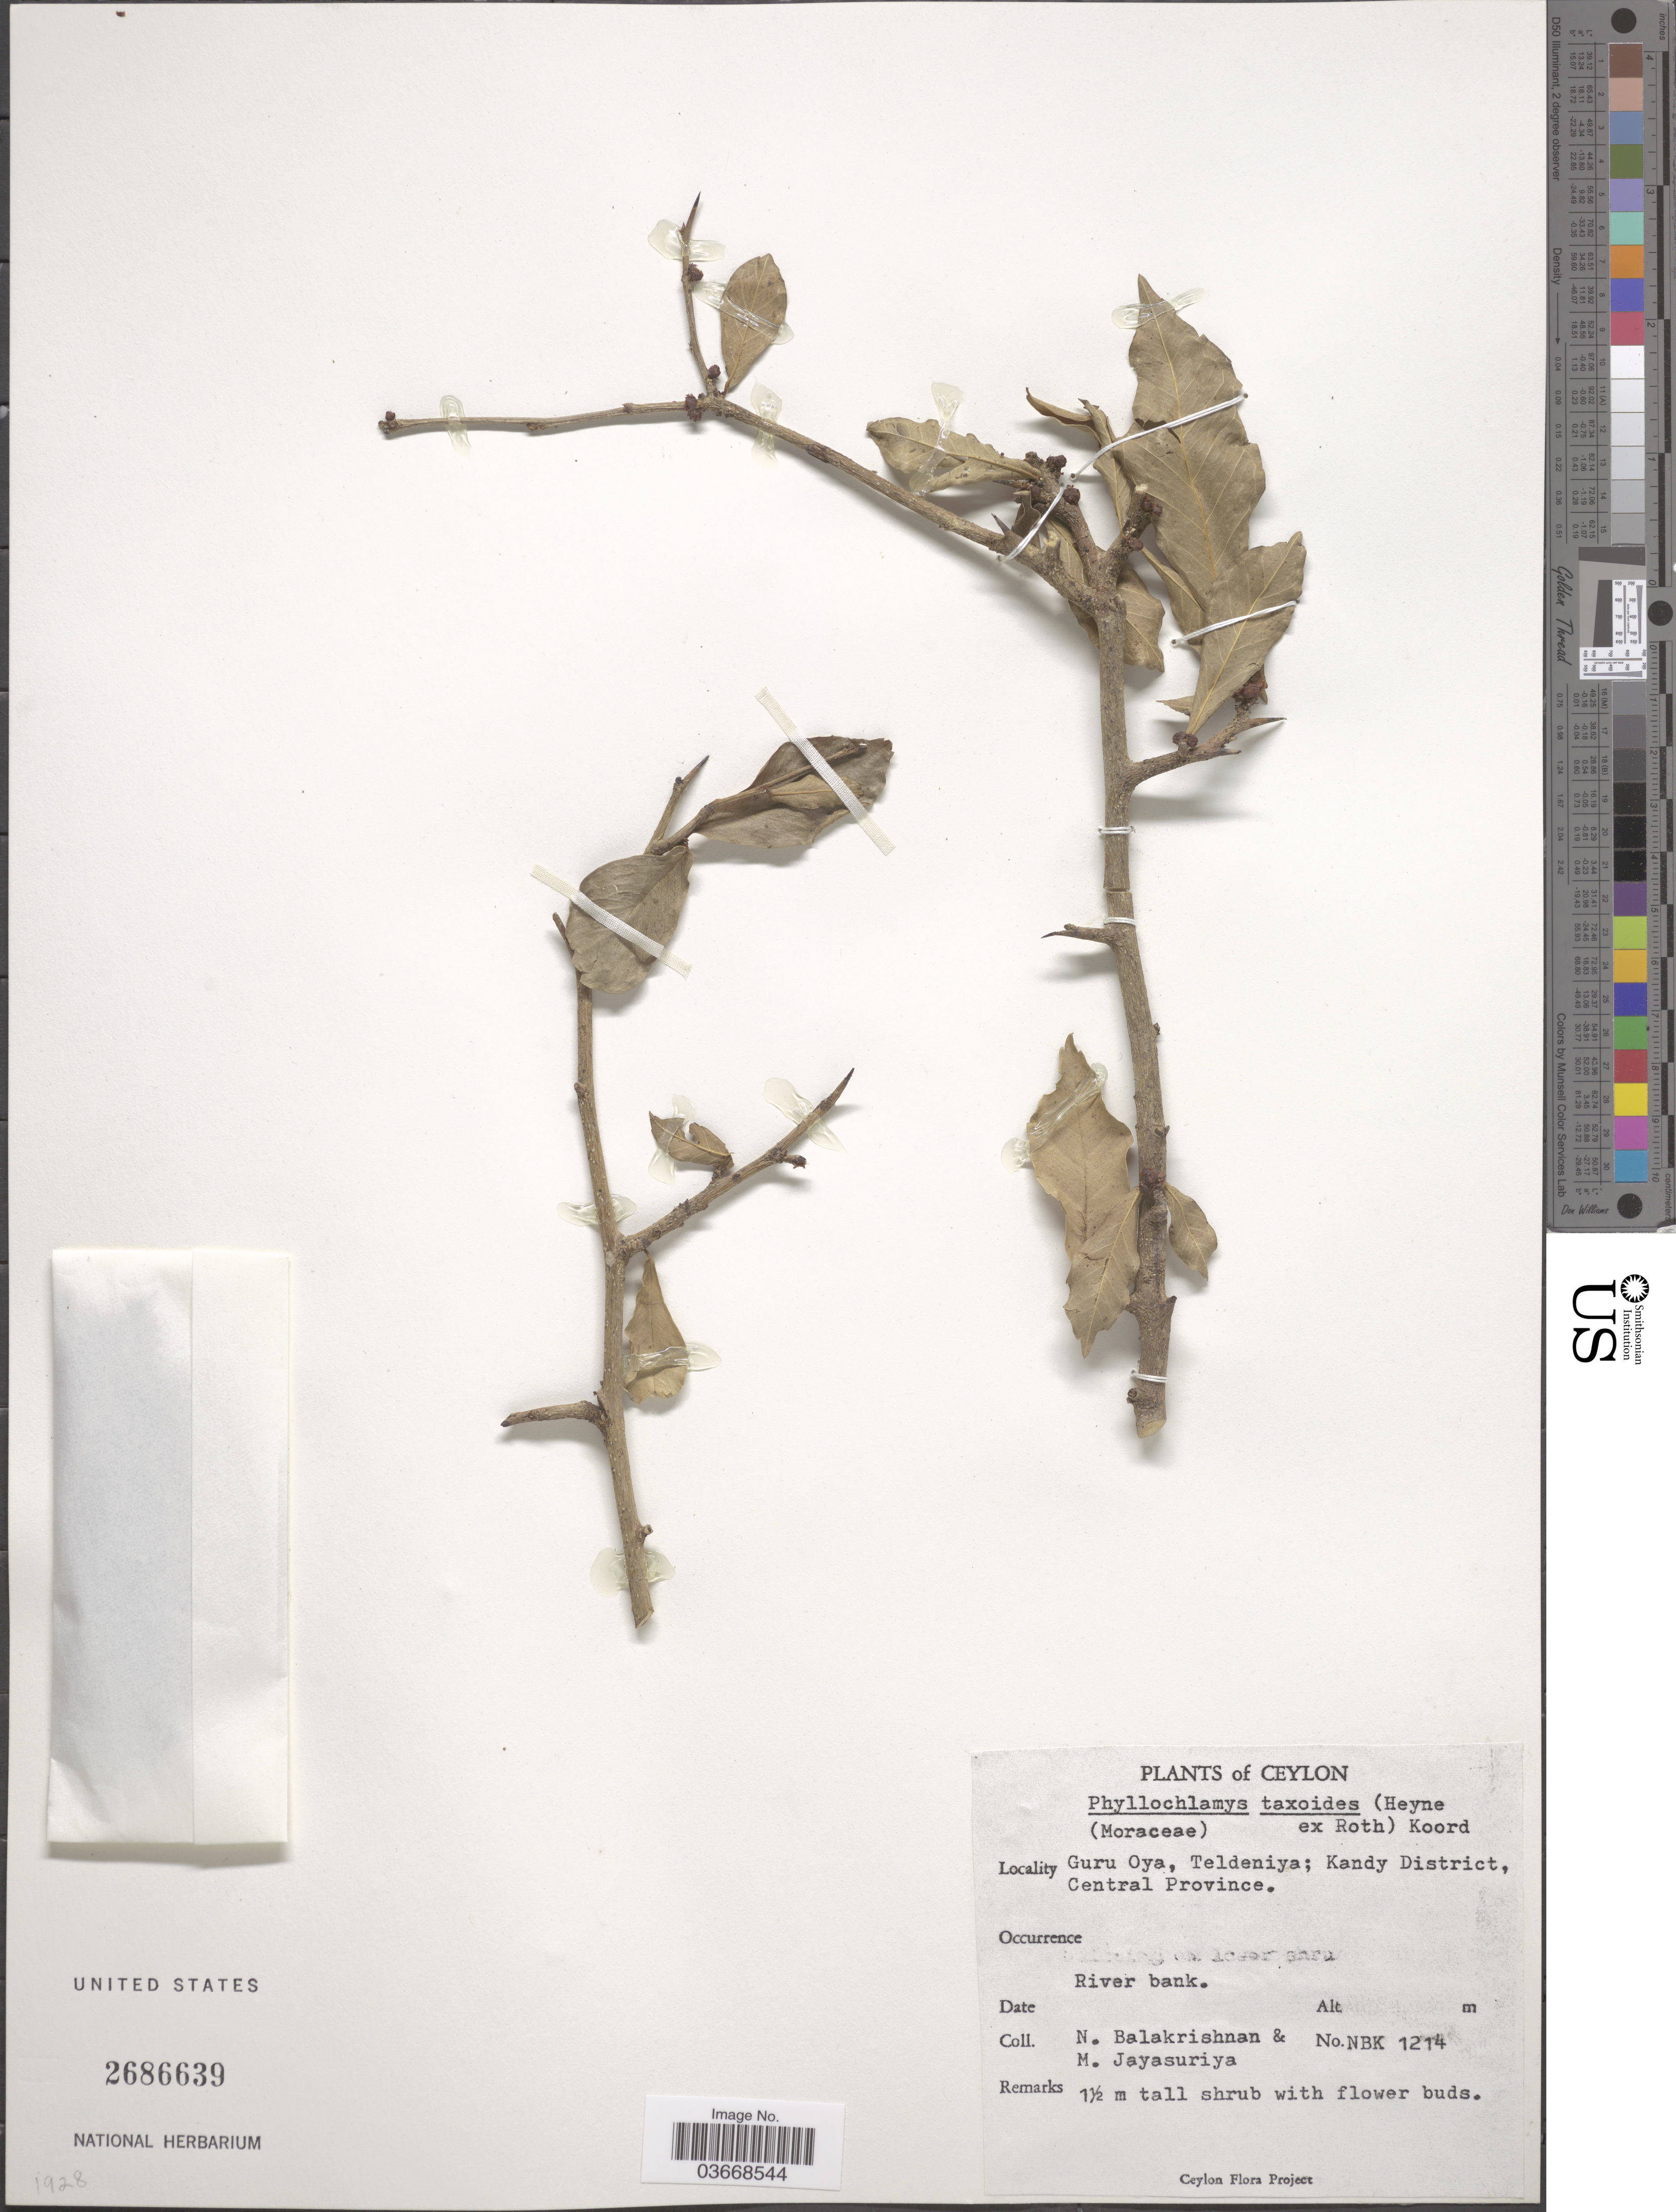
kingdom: Plantae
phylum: Tracheophyta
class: Magnoliopsida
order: Rosales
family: Moraceae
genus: Taxotrophis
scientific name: Taxotrophis taxoides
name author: (B. Heyne ex Roth) Chew ex E. M. Gardner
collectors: N. Balakrishnan & M. Jayasuriya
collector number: NBK1214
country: Sri Lanka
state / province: Central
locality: Ceylon. Guru Oya, Teldeniya; Kandy District.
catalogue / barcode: US 2686639